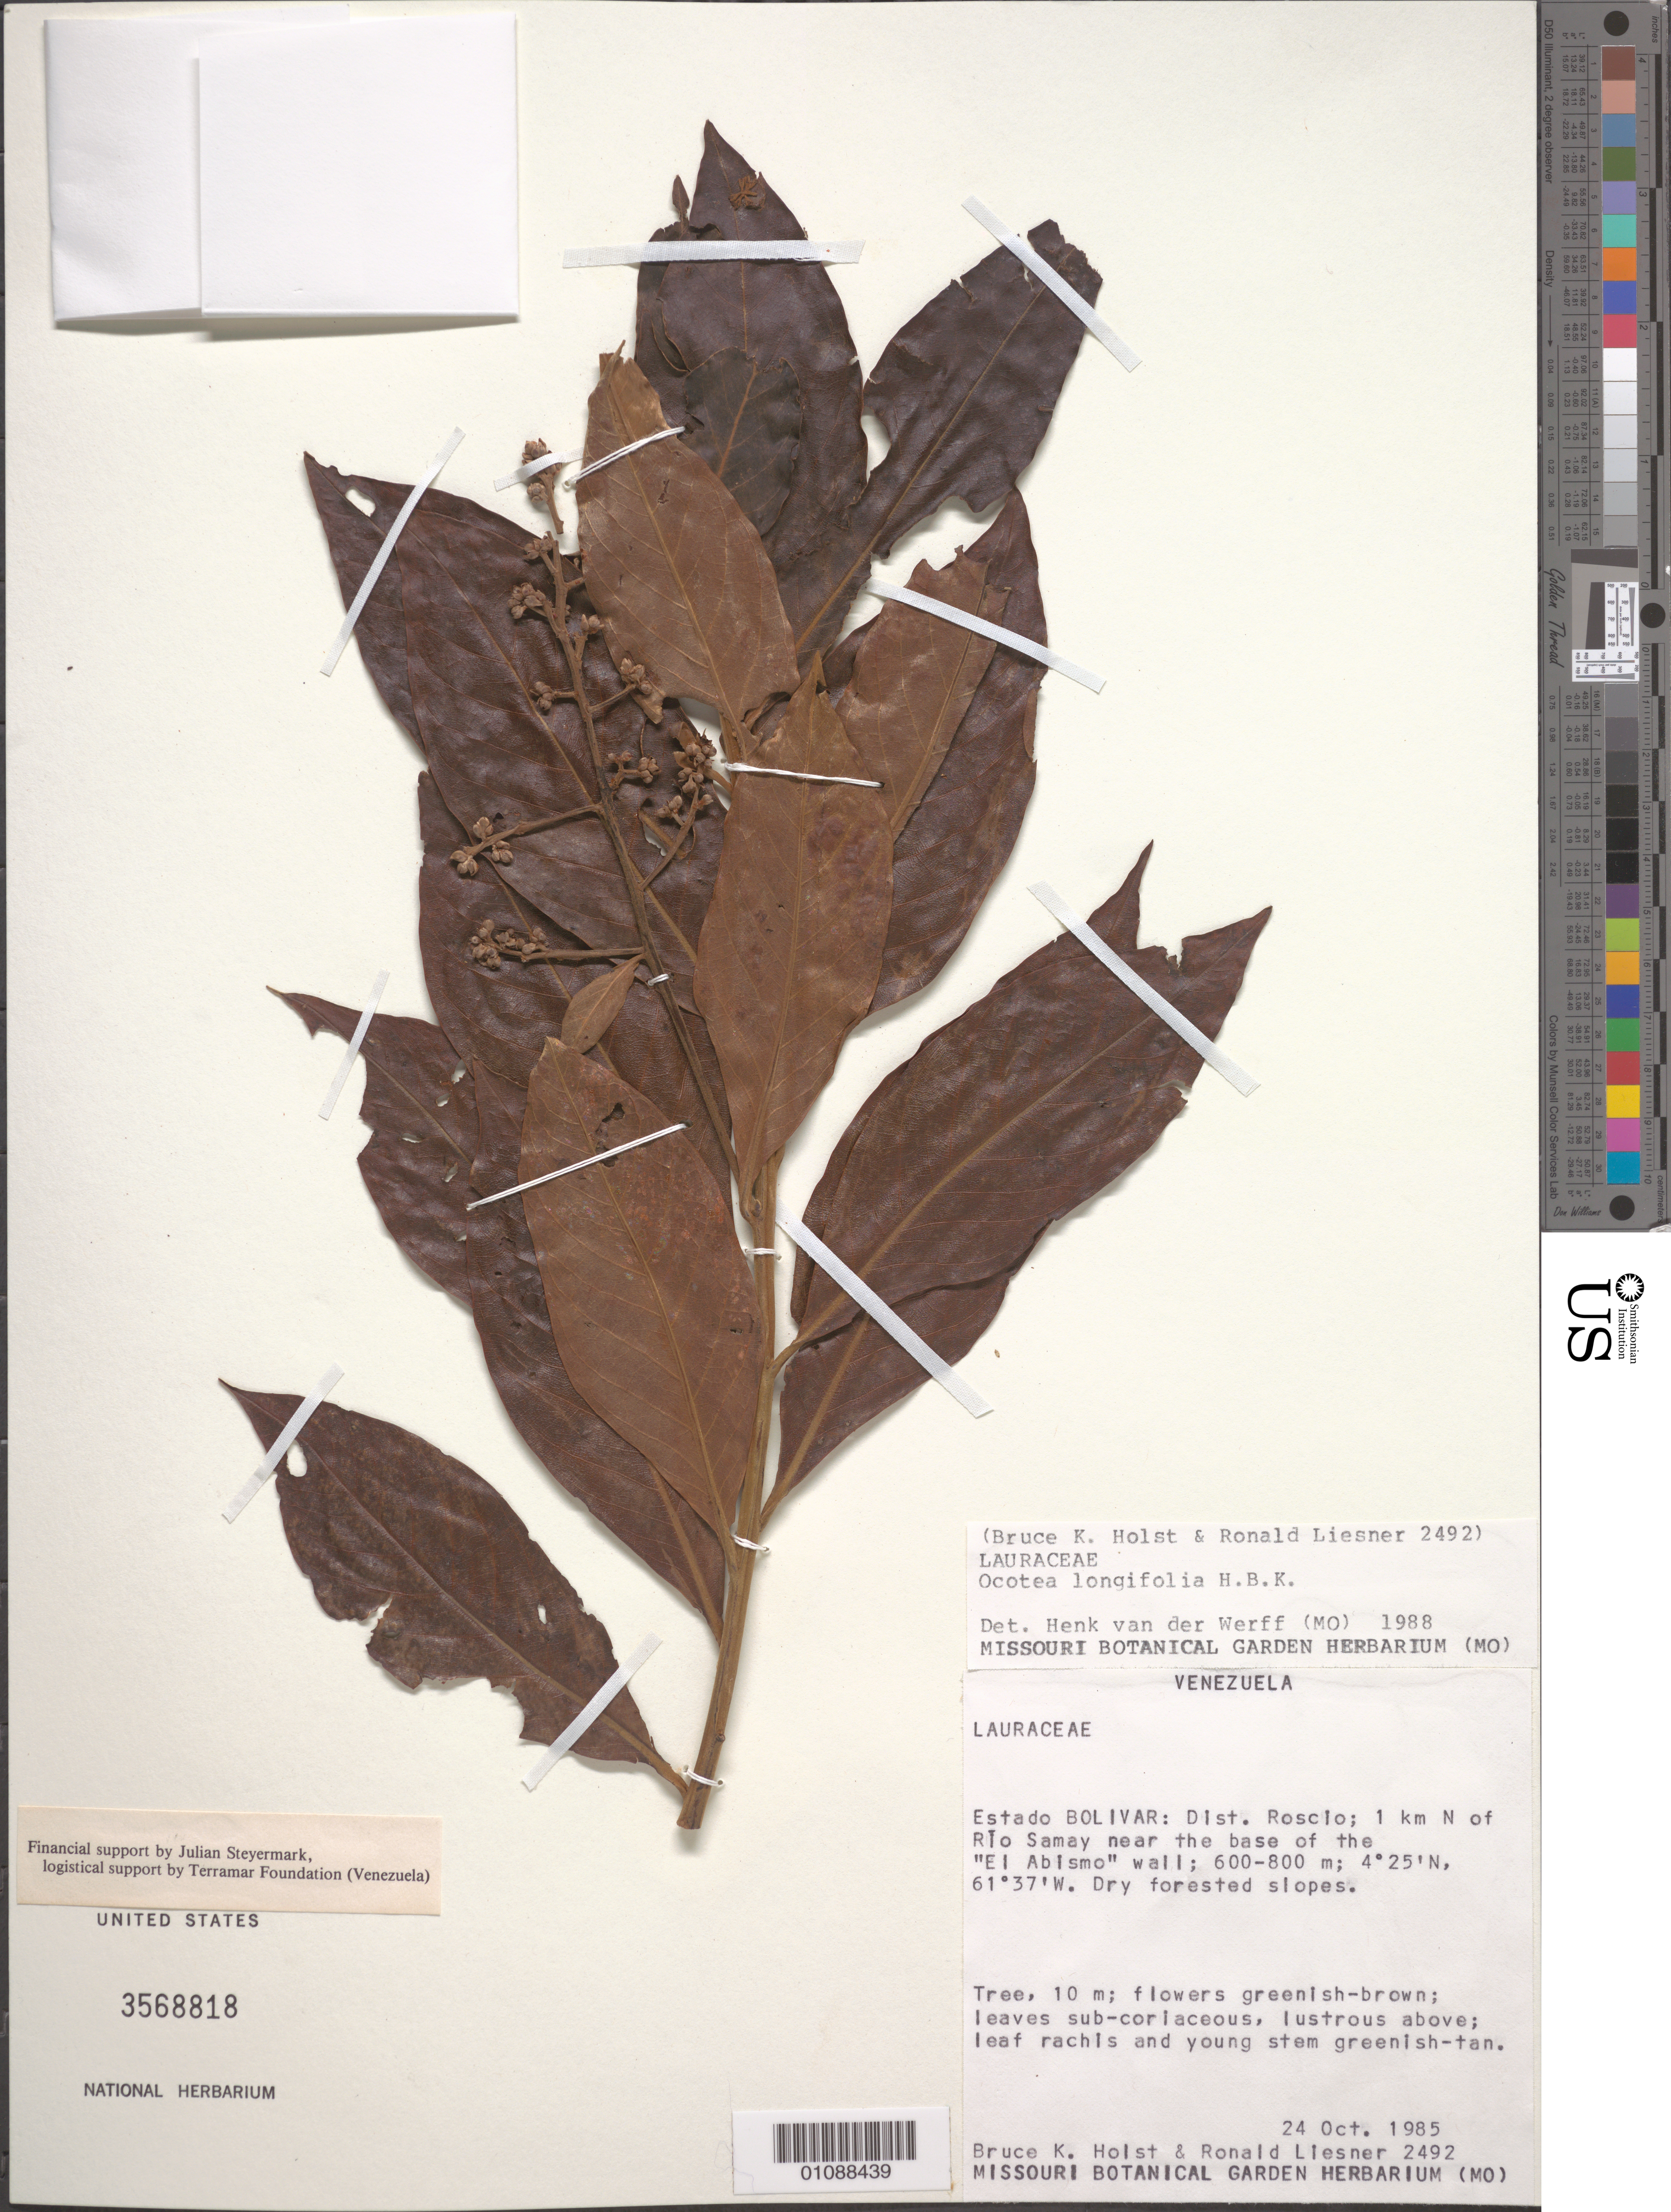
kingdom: Plantae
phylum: Tracheophyta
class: Magnoliopsida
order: Laurales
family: Lauraceae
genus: Ocotea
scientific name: Ocotea longifolia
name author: Kunth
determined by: van der Werff, H., (MO), Missouri Botanical Garden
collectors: B. Holst & R. L. Liesner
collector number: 2492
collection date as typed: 24-Oct-85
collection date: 1985-10-24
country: Venezuela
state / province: Bolívar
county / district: Roscio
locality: Rio Samay, 1 km N of, near the base of the "El Abiosmo" wall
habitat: Dry forested slopes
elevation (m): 600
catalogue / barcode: US 3568818